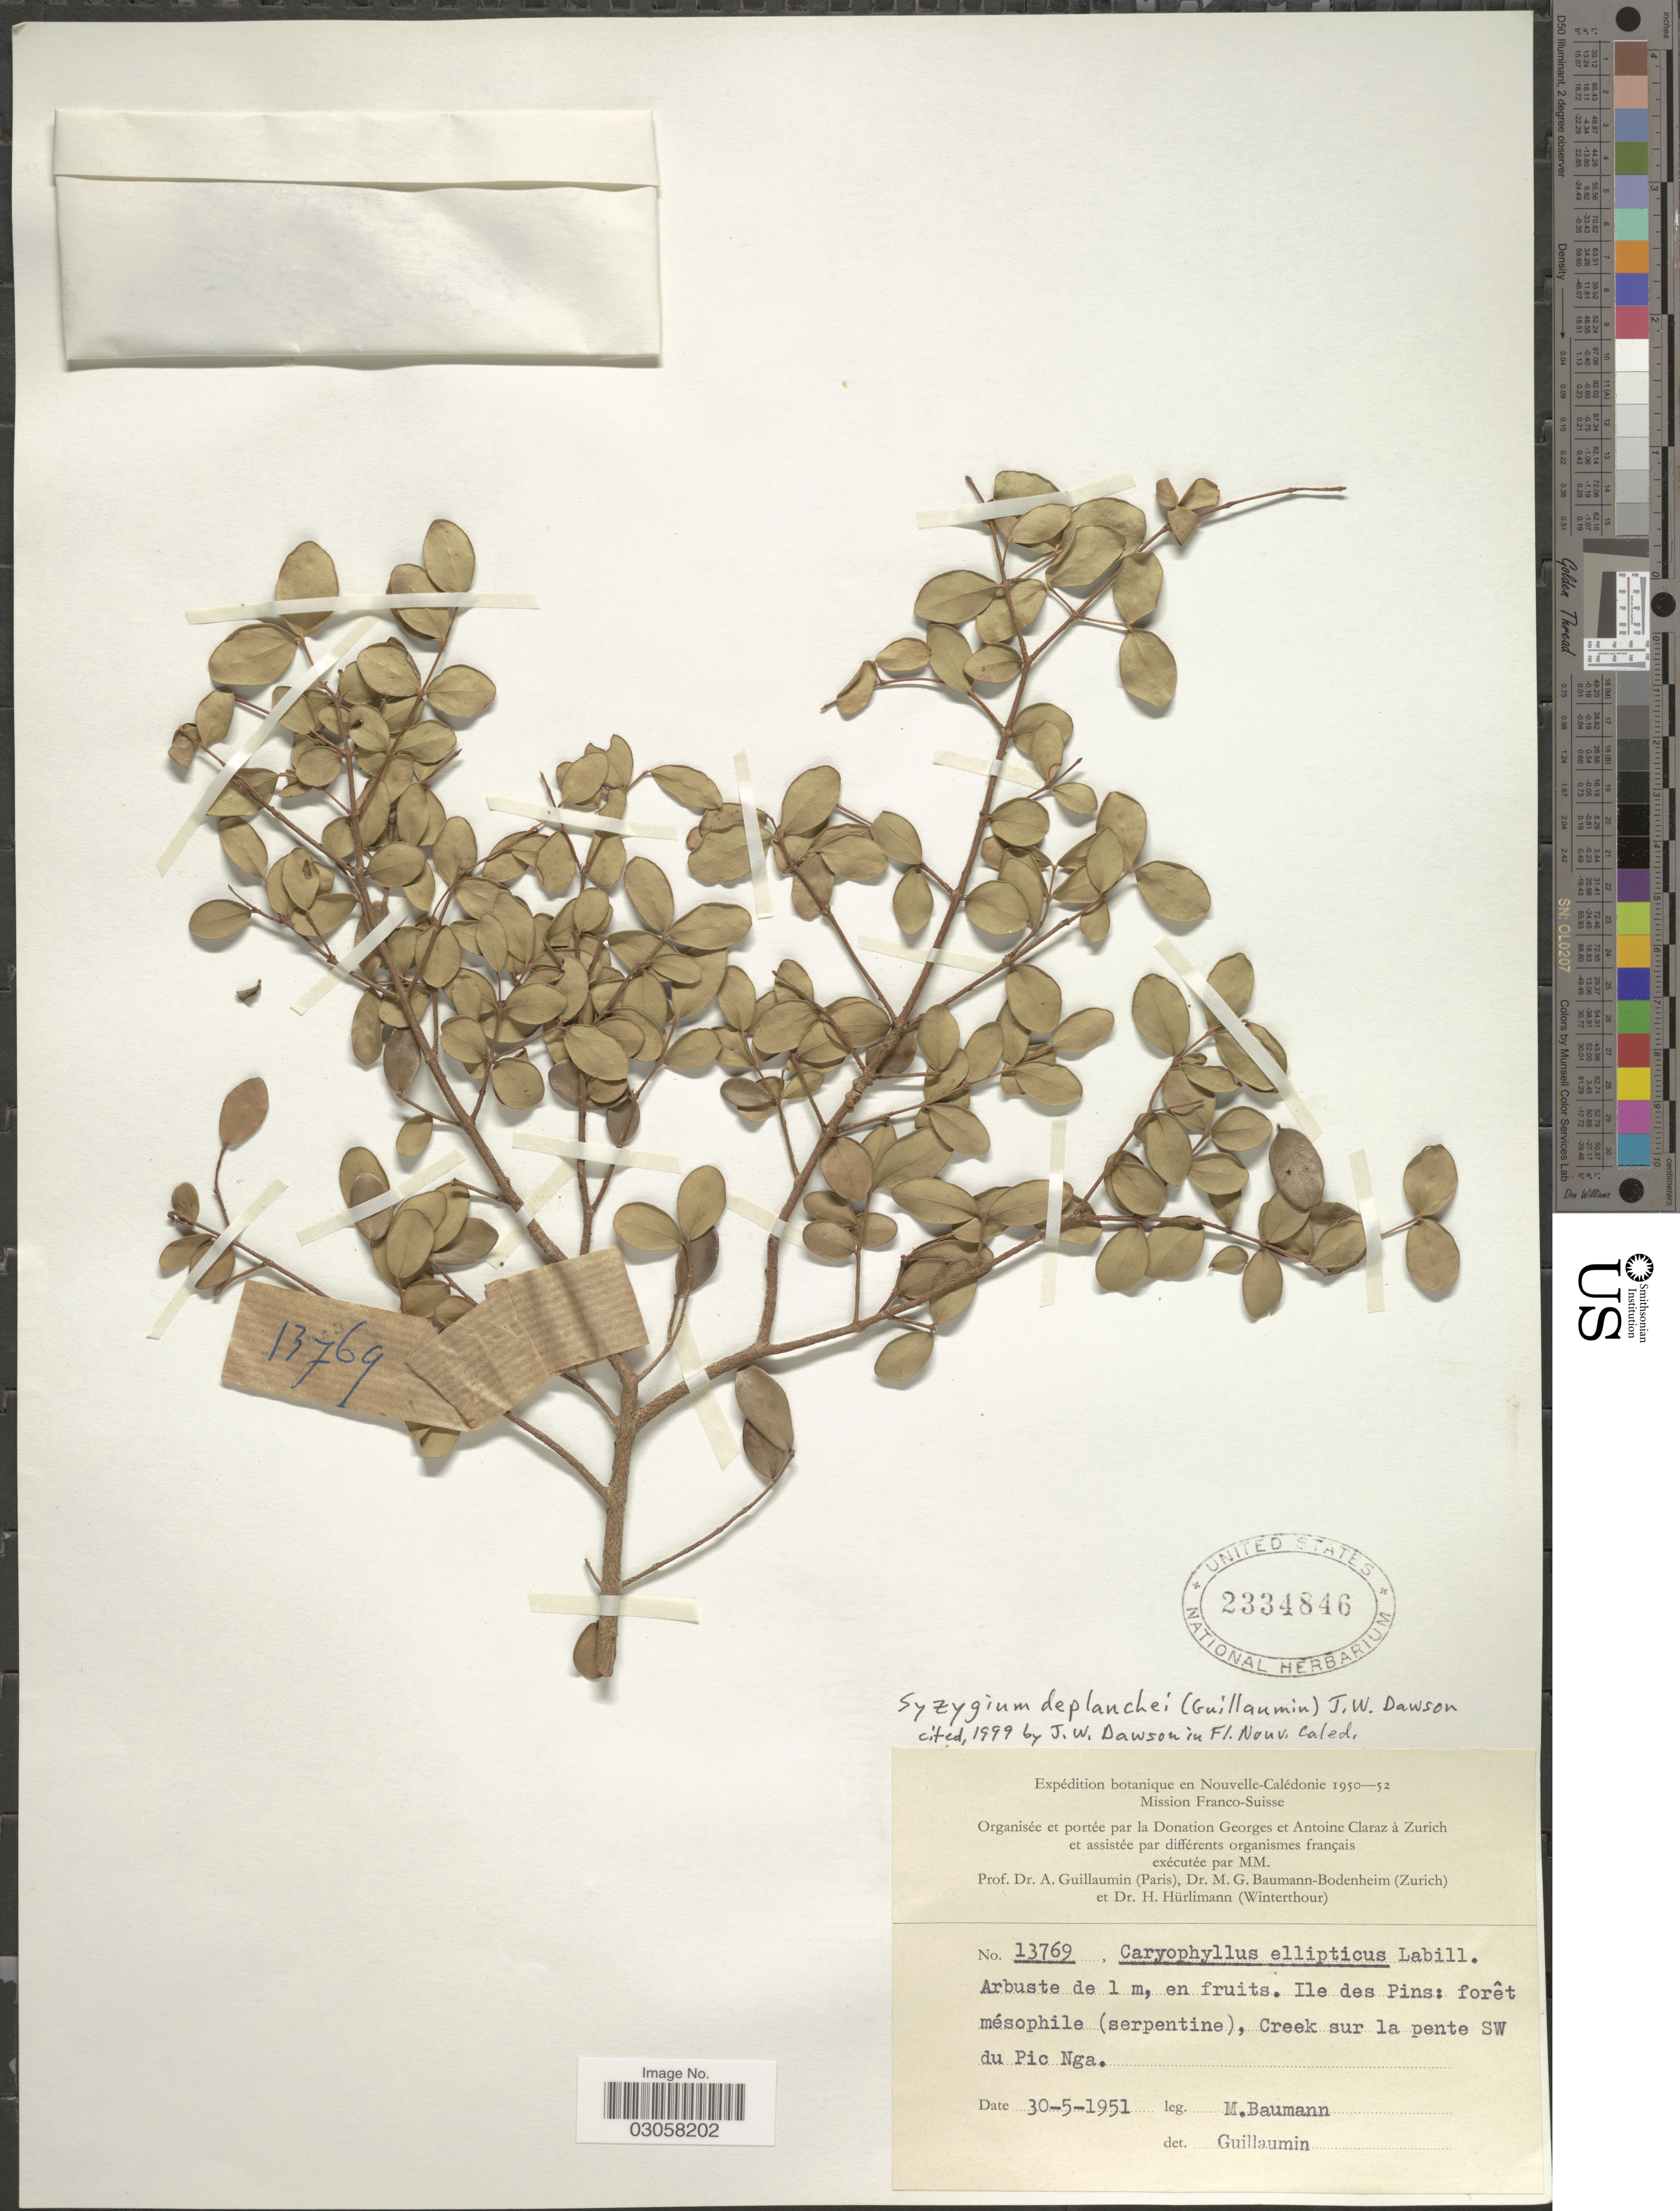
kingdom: Plantae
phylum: Tracheophyta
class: Magnoliopsida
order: Myrtales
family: Myrtaceae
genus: Syzygium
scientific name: Syzygium deplanchei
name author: (Guill.) J.W. Dawson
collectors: M. Baumann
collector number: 13769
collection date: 1951-05-30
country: New Caledonia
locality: Nouvelle-Calédonie. Ile des Pins: forêt mésophile (serpentine), Creek sur la pente SW du Pic Nga.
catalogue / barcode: US 2334846